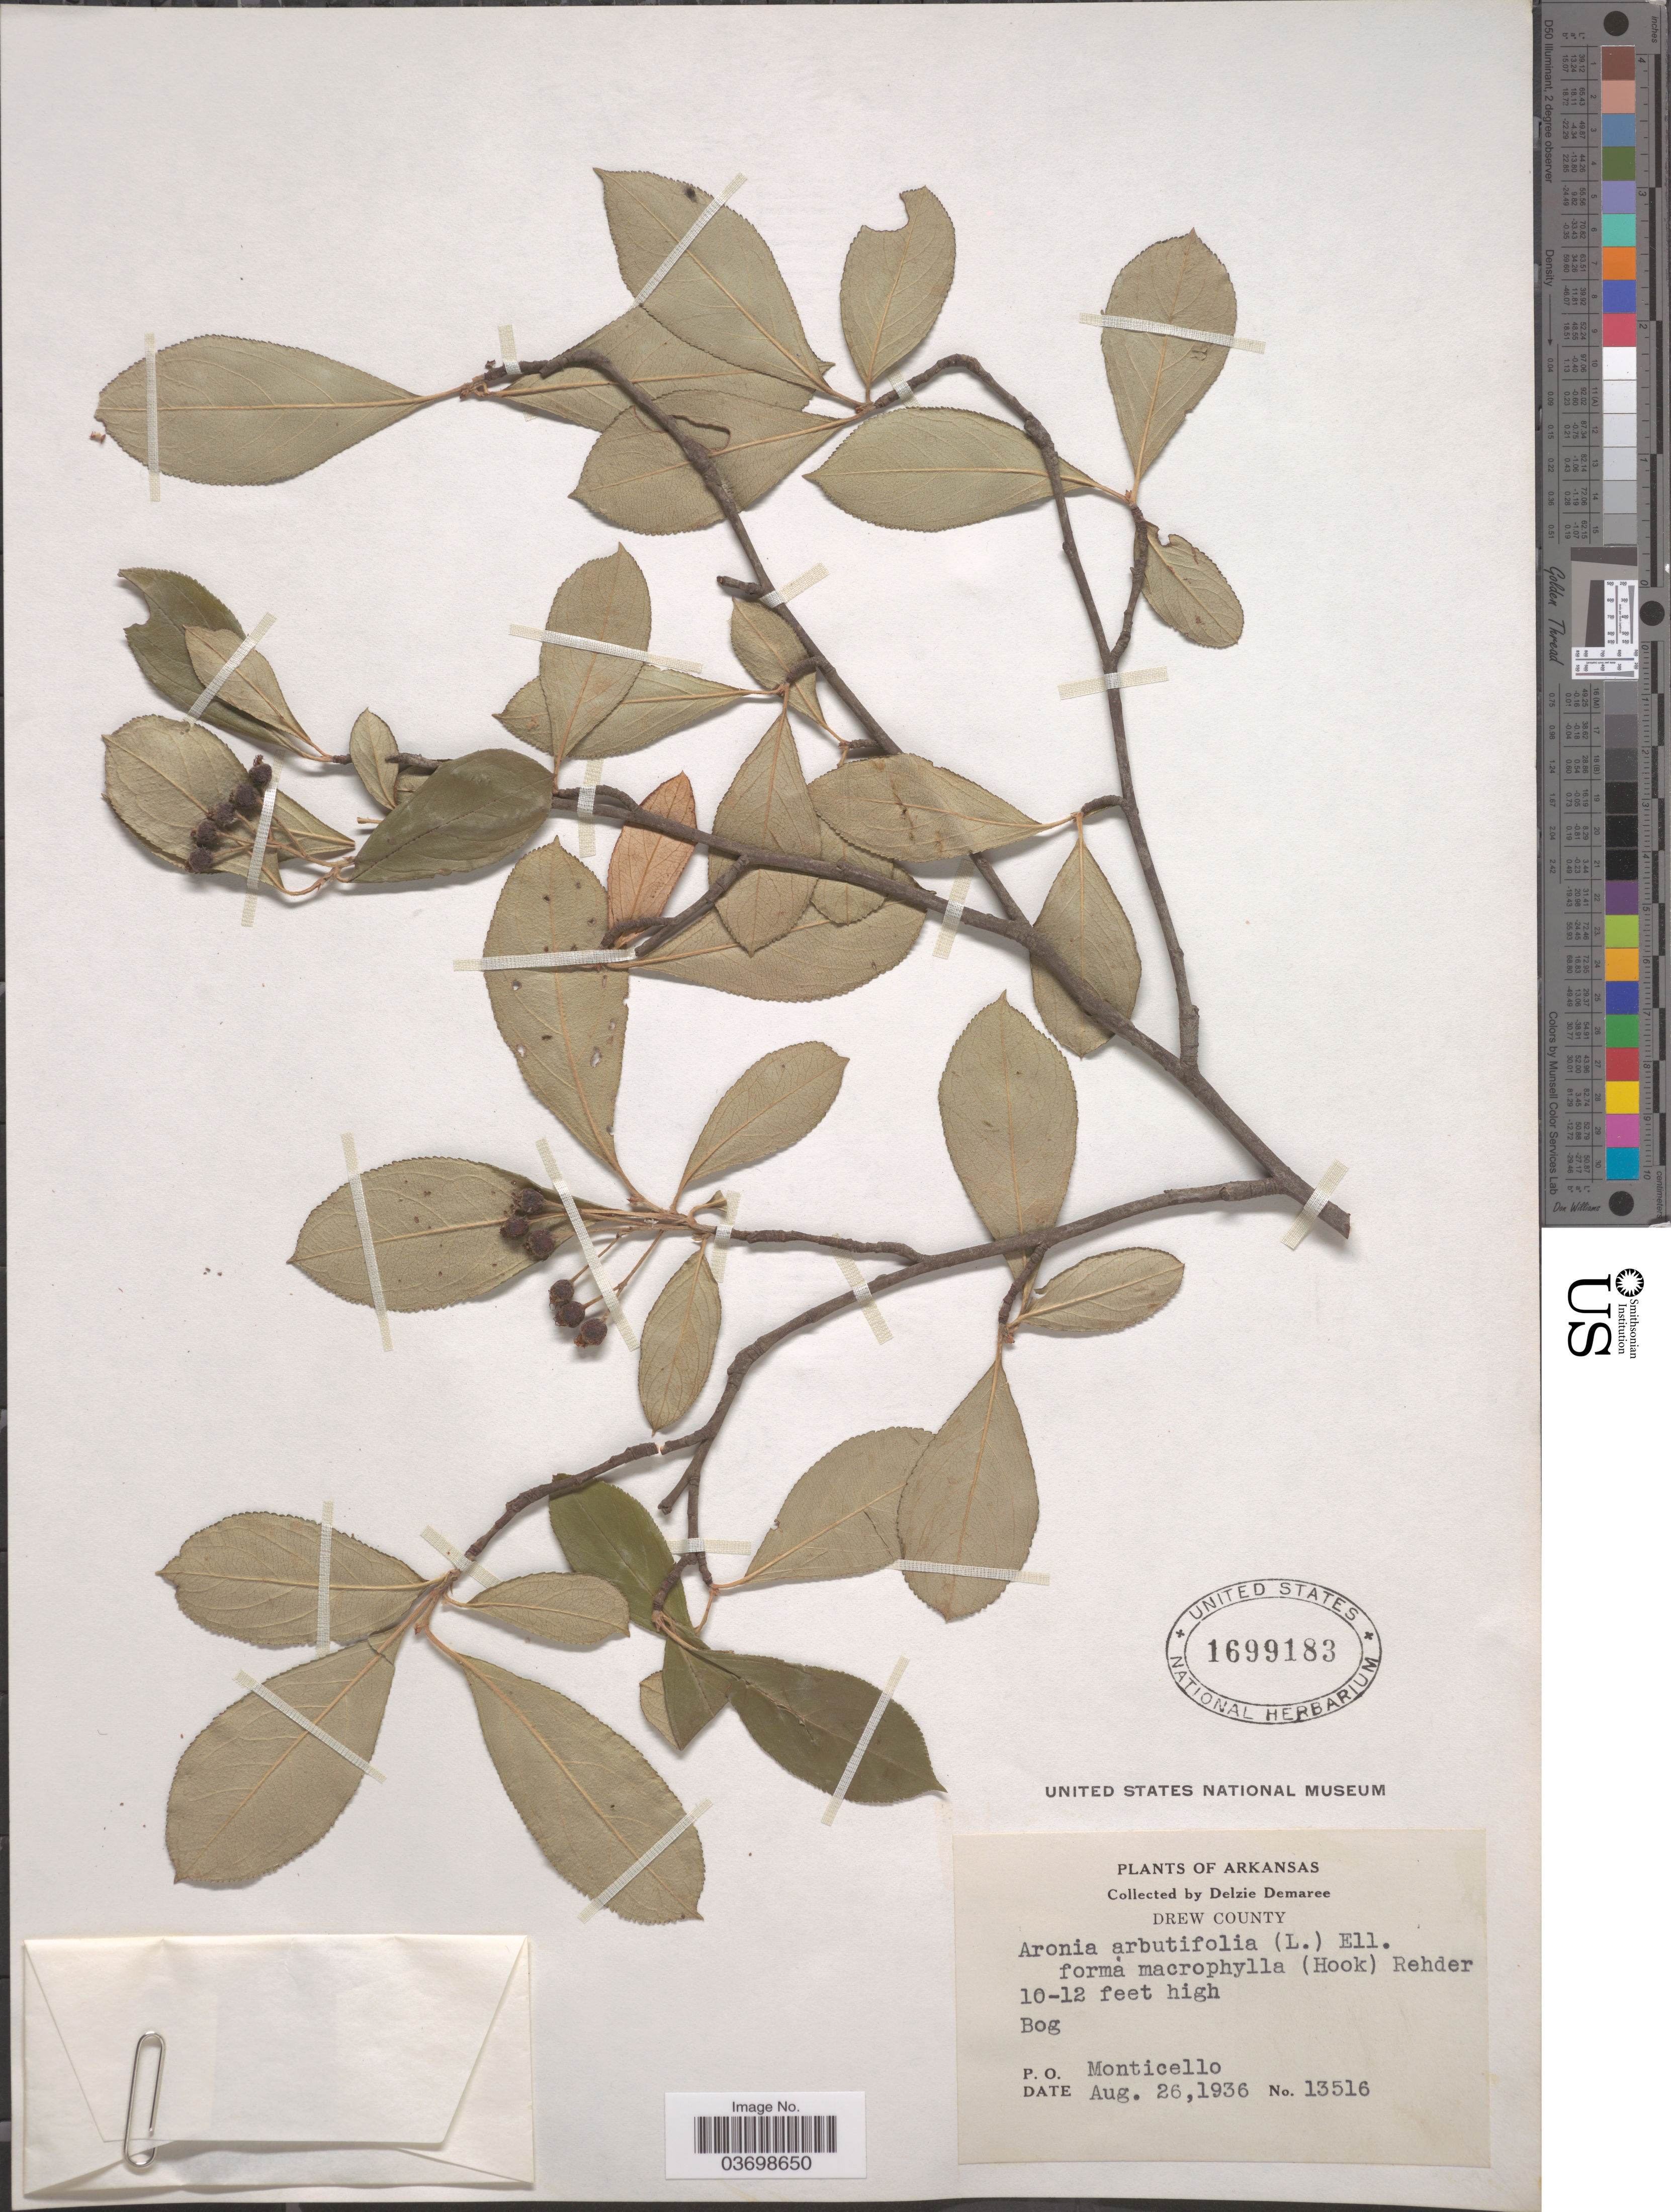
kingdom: Plantae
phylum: Tracheophyta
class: Magnoliopsida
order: Rosales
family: Rosaceae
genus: Aronia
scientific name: Aronia arbutifolia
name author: (L.) Pers.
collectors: D. Demaree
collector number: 13516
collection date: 1936-08-26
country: United States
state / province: Arkansas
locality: Drew County. P. O. Monticello.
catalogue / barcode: US 1699183